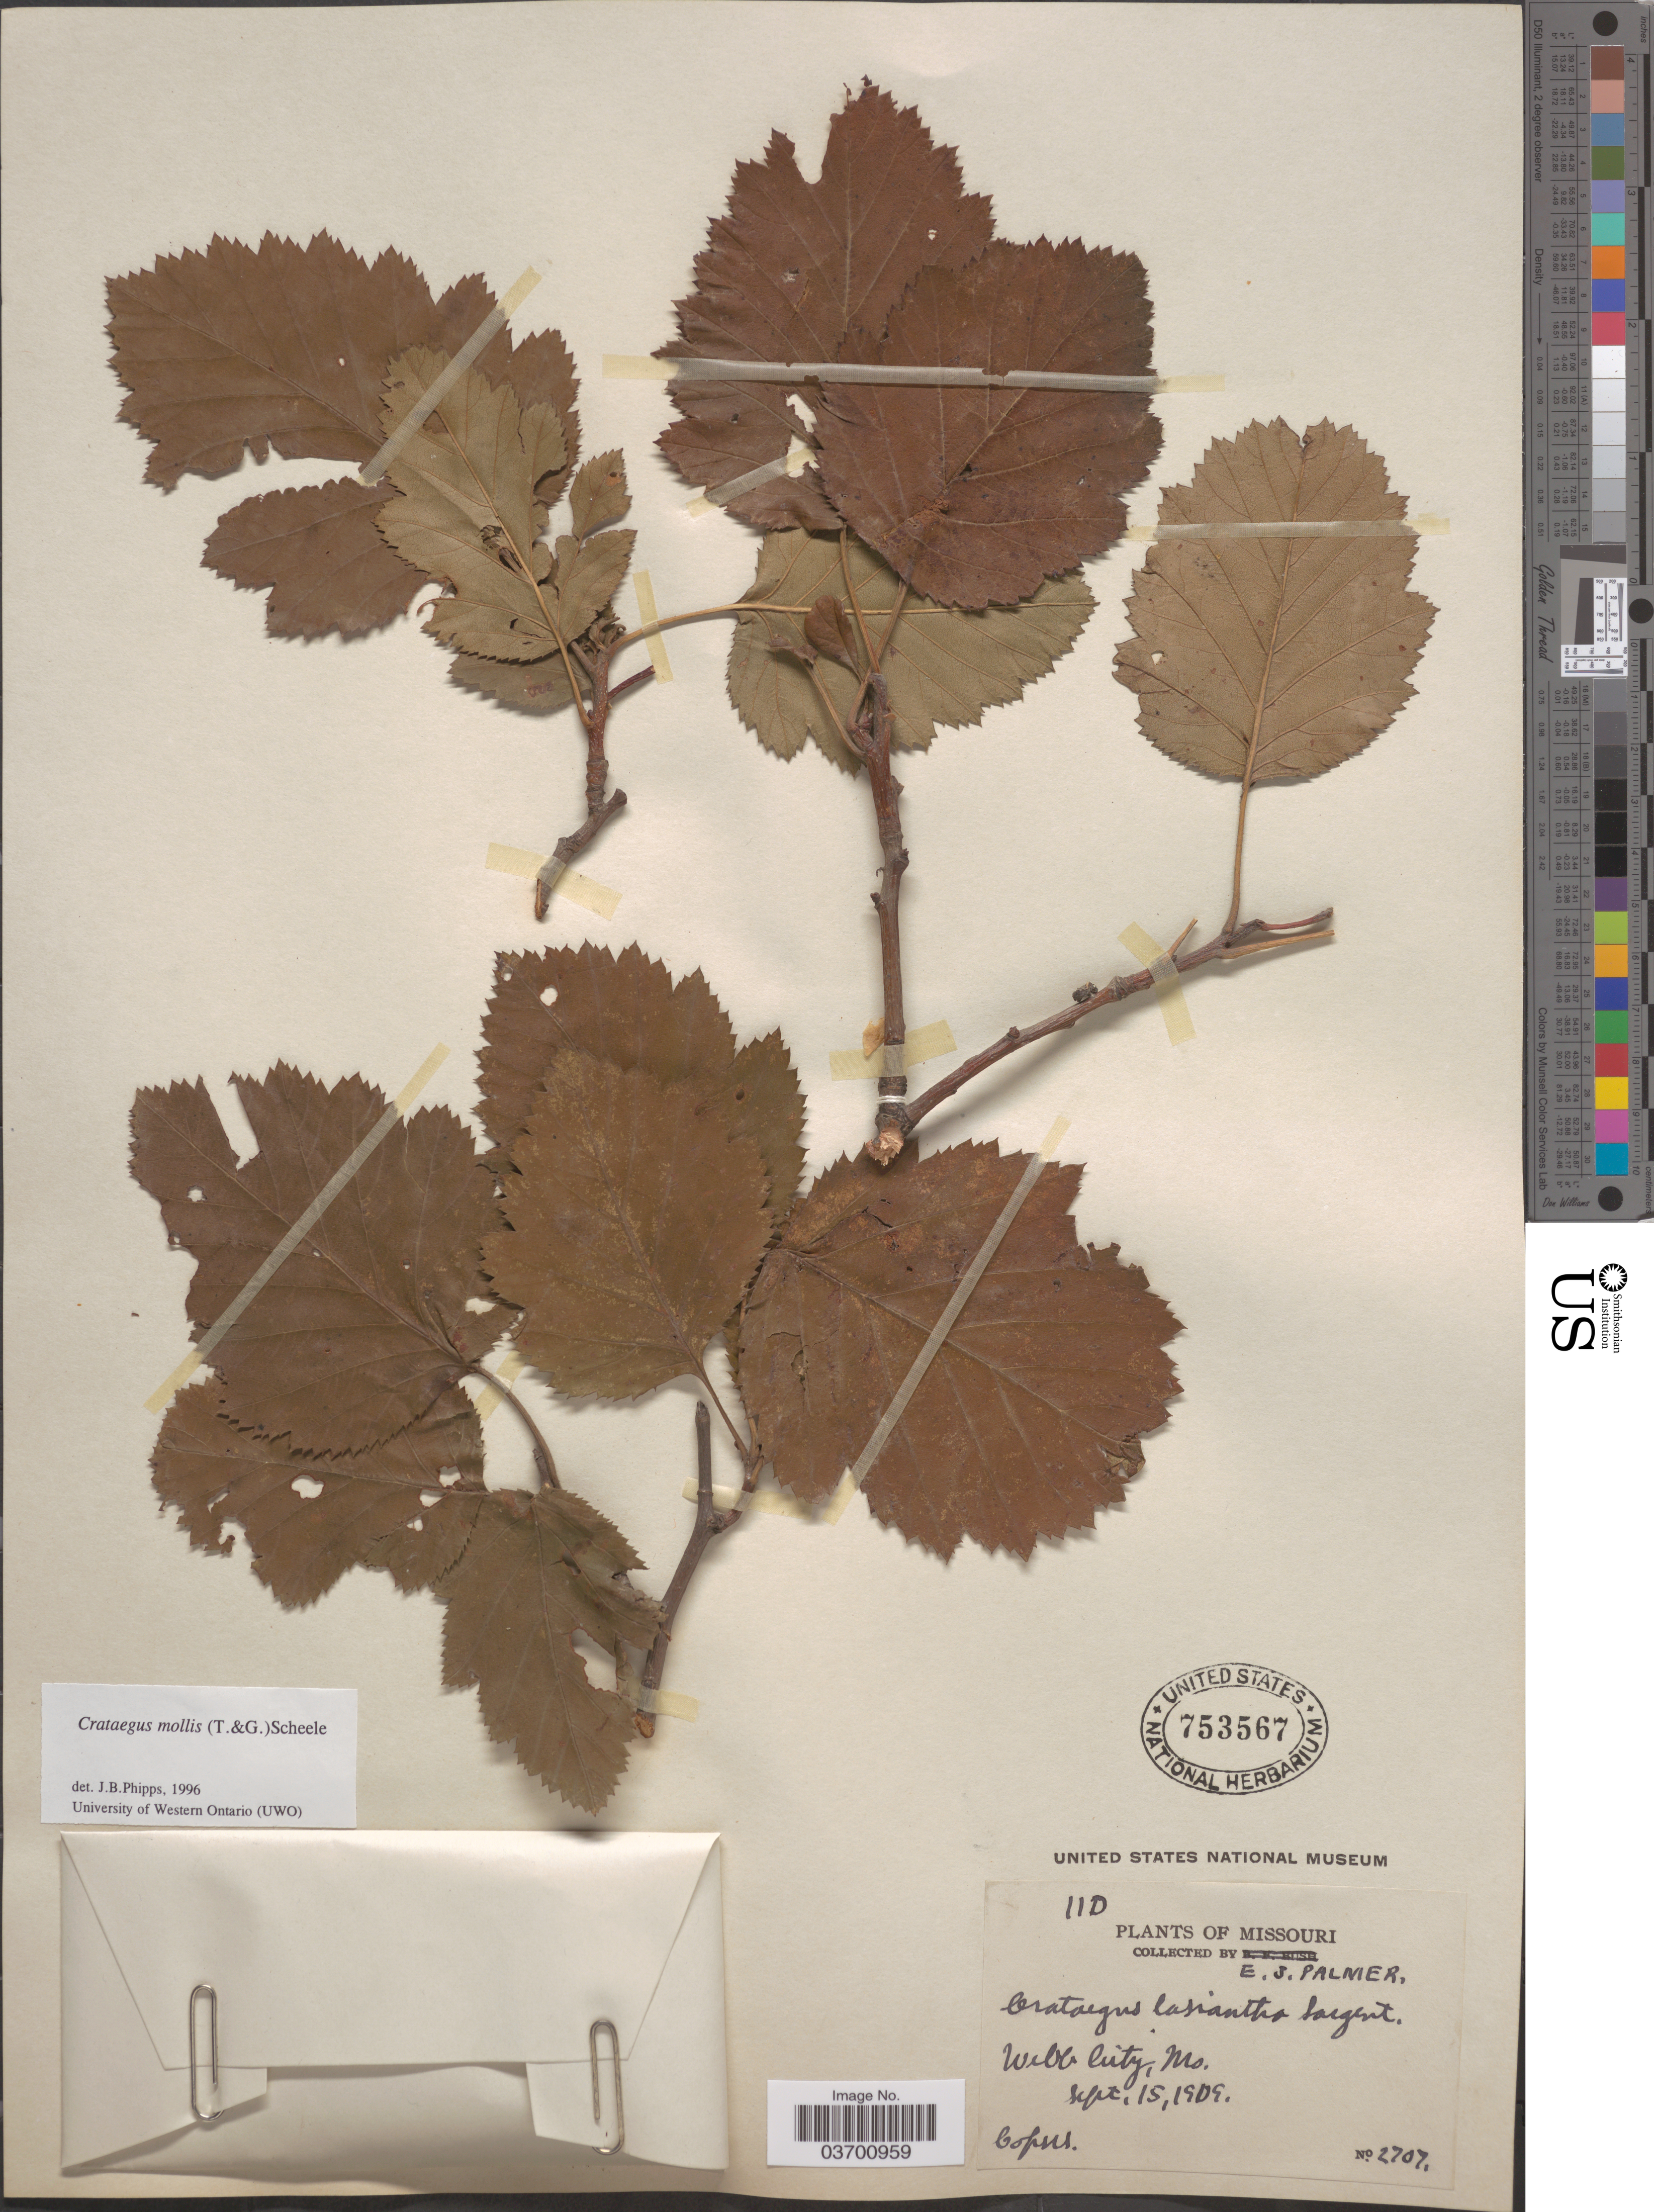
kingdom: Plantae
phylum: Tracheophyta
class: Magnoliopsida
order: Rosales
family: Rosaceae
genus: Crataegus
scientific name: Crataegus mollis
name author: (Torr. & A. Gray) Scheele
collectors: E. J. Palmer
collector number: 2707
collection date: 1909-09-15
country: United States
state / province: Missouri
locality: Webb City.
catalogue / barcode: US 753567